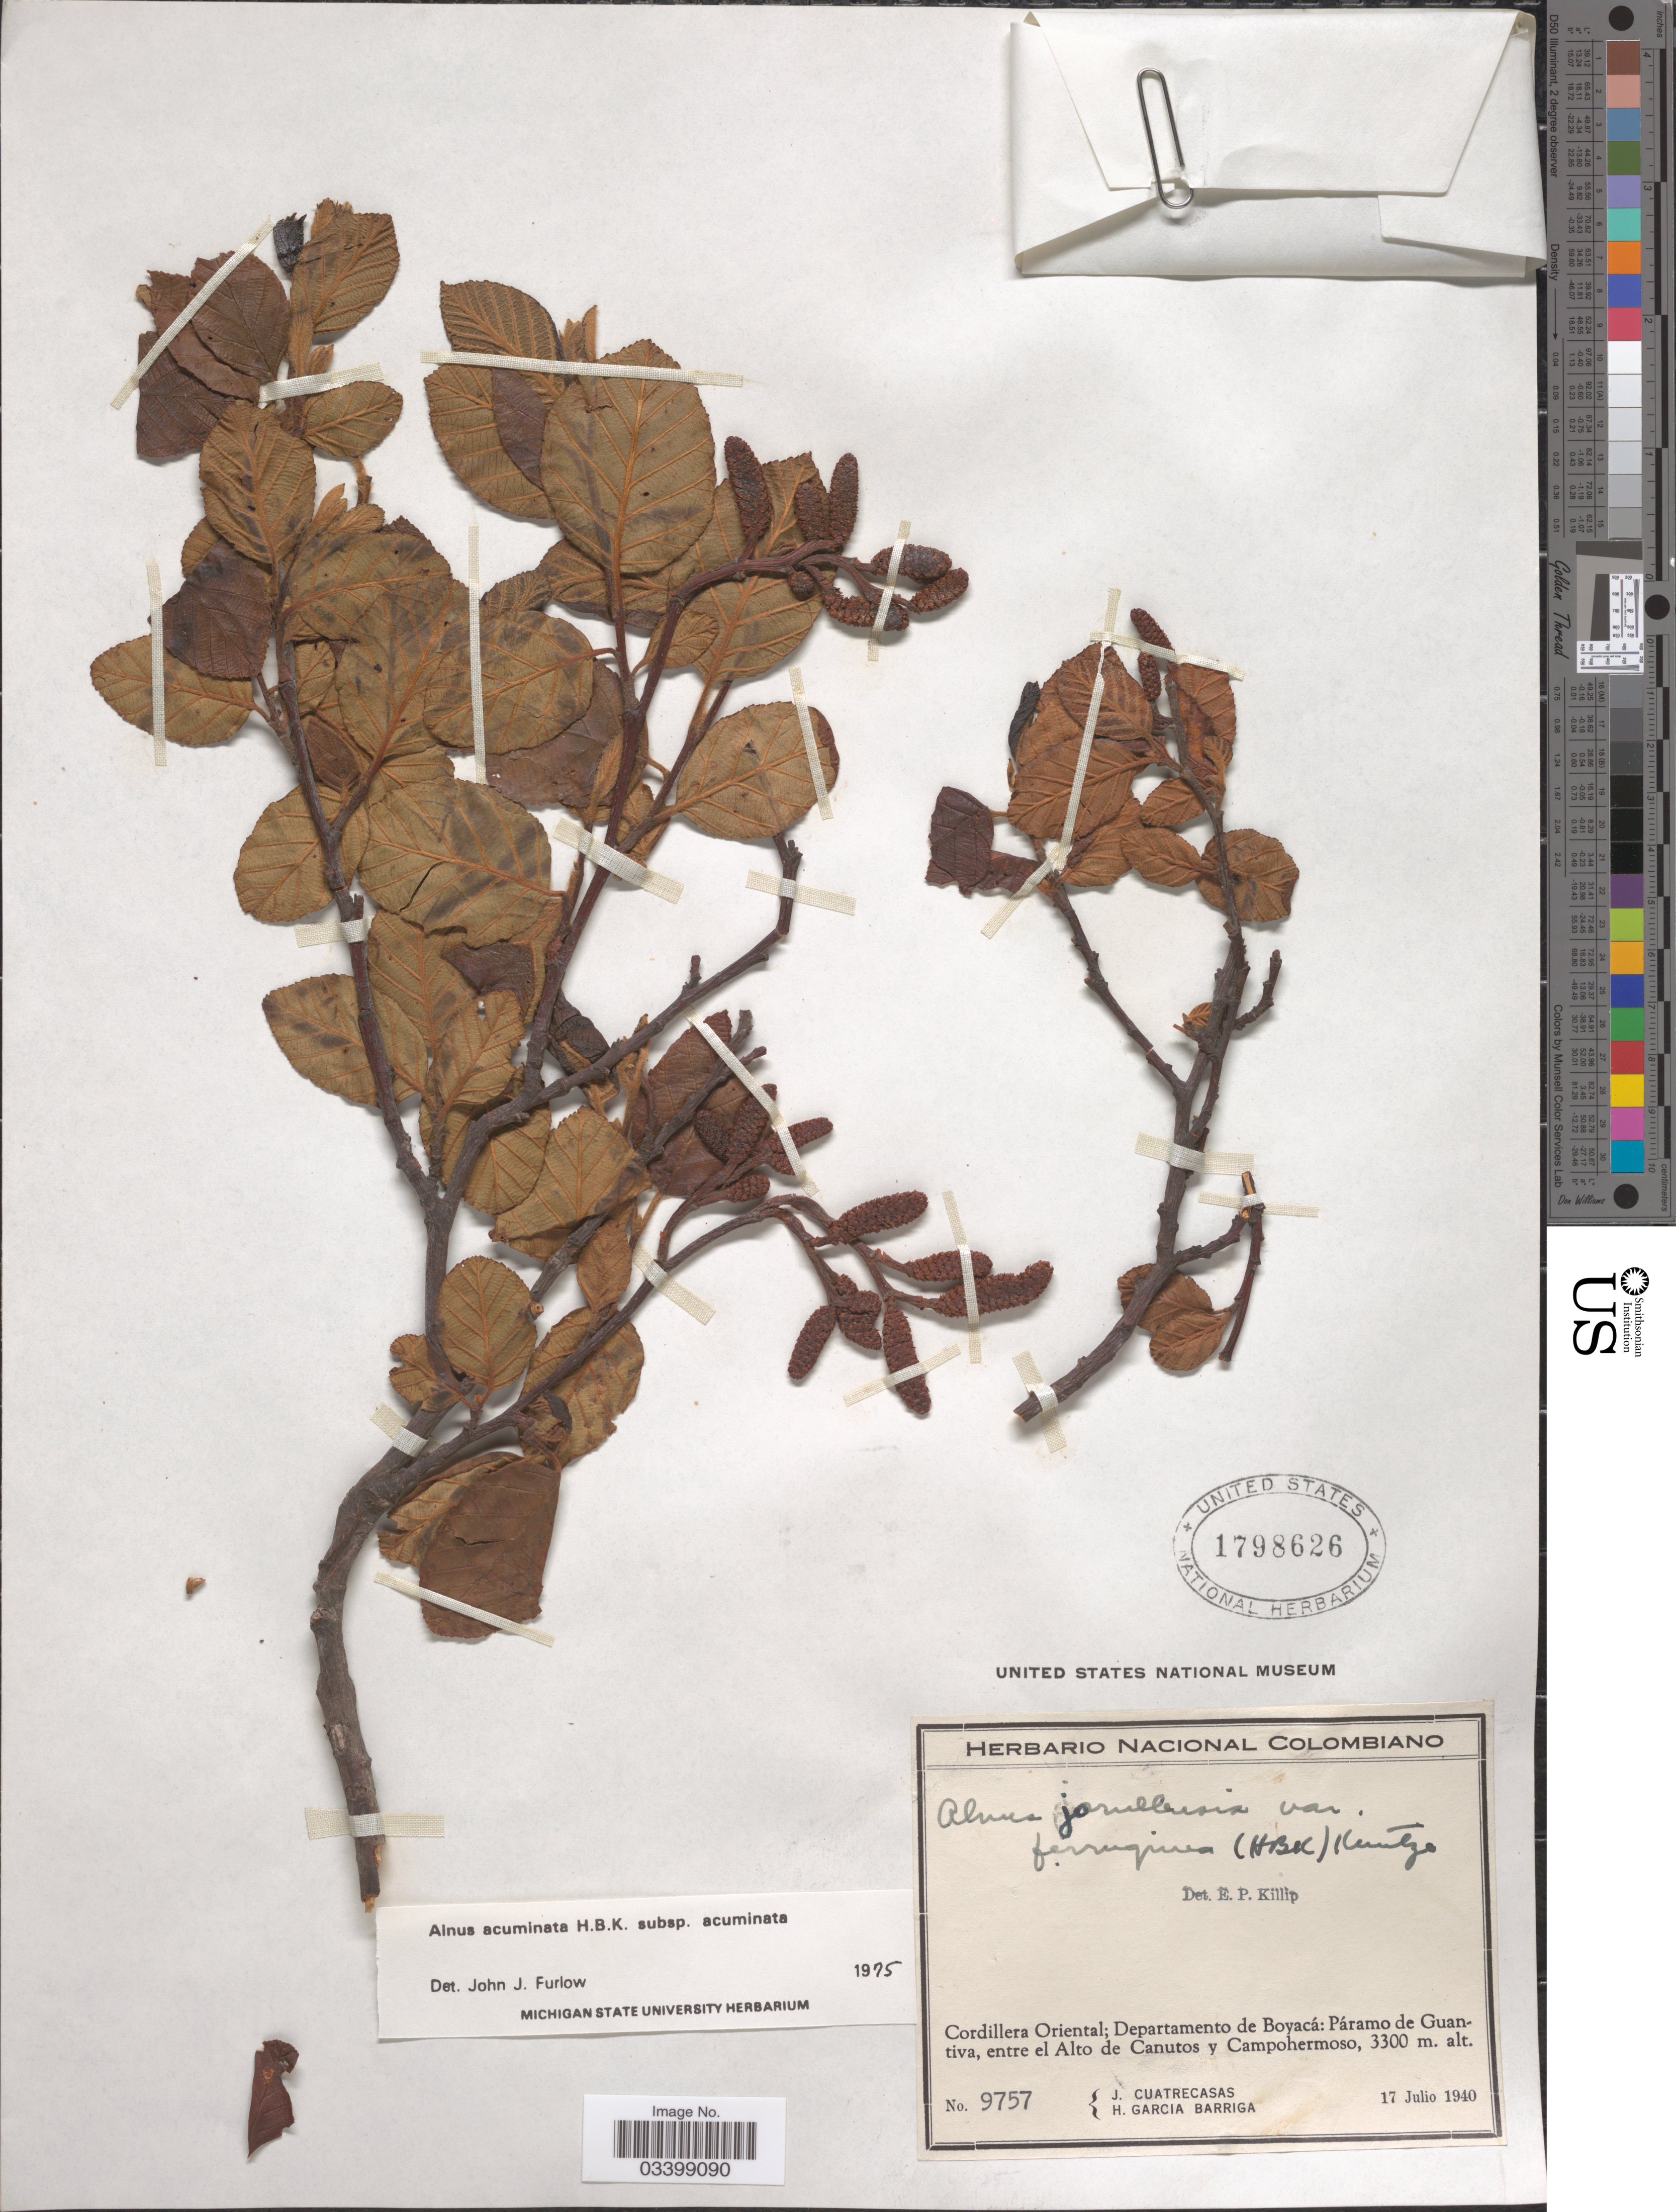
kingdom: Plantae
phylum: Tracheophyta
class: Magnoliopsida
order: Fagales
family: Betulaceae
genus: Alnus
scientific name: Alnus acuminata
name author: Kunth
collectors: J. Cuatrecasas & H. García Barriga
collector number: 9757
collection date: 1940-07-17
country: Colombia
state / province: Boyacá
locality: Cordillera Oriental; Departamento de Boyacá: Páramo de Guantiva, entre el Alto de Canutos y Campohermoso.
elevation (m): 3300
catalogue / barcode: US 1798626